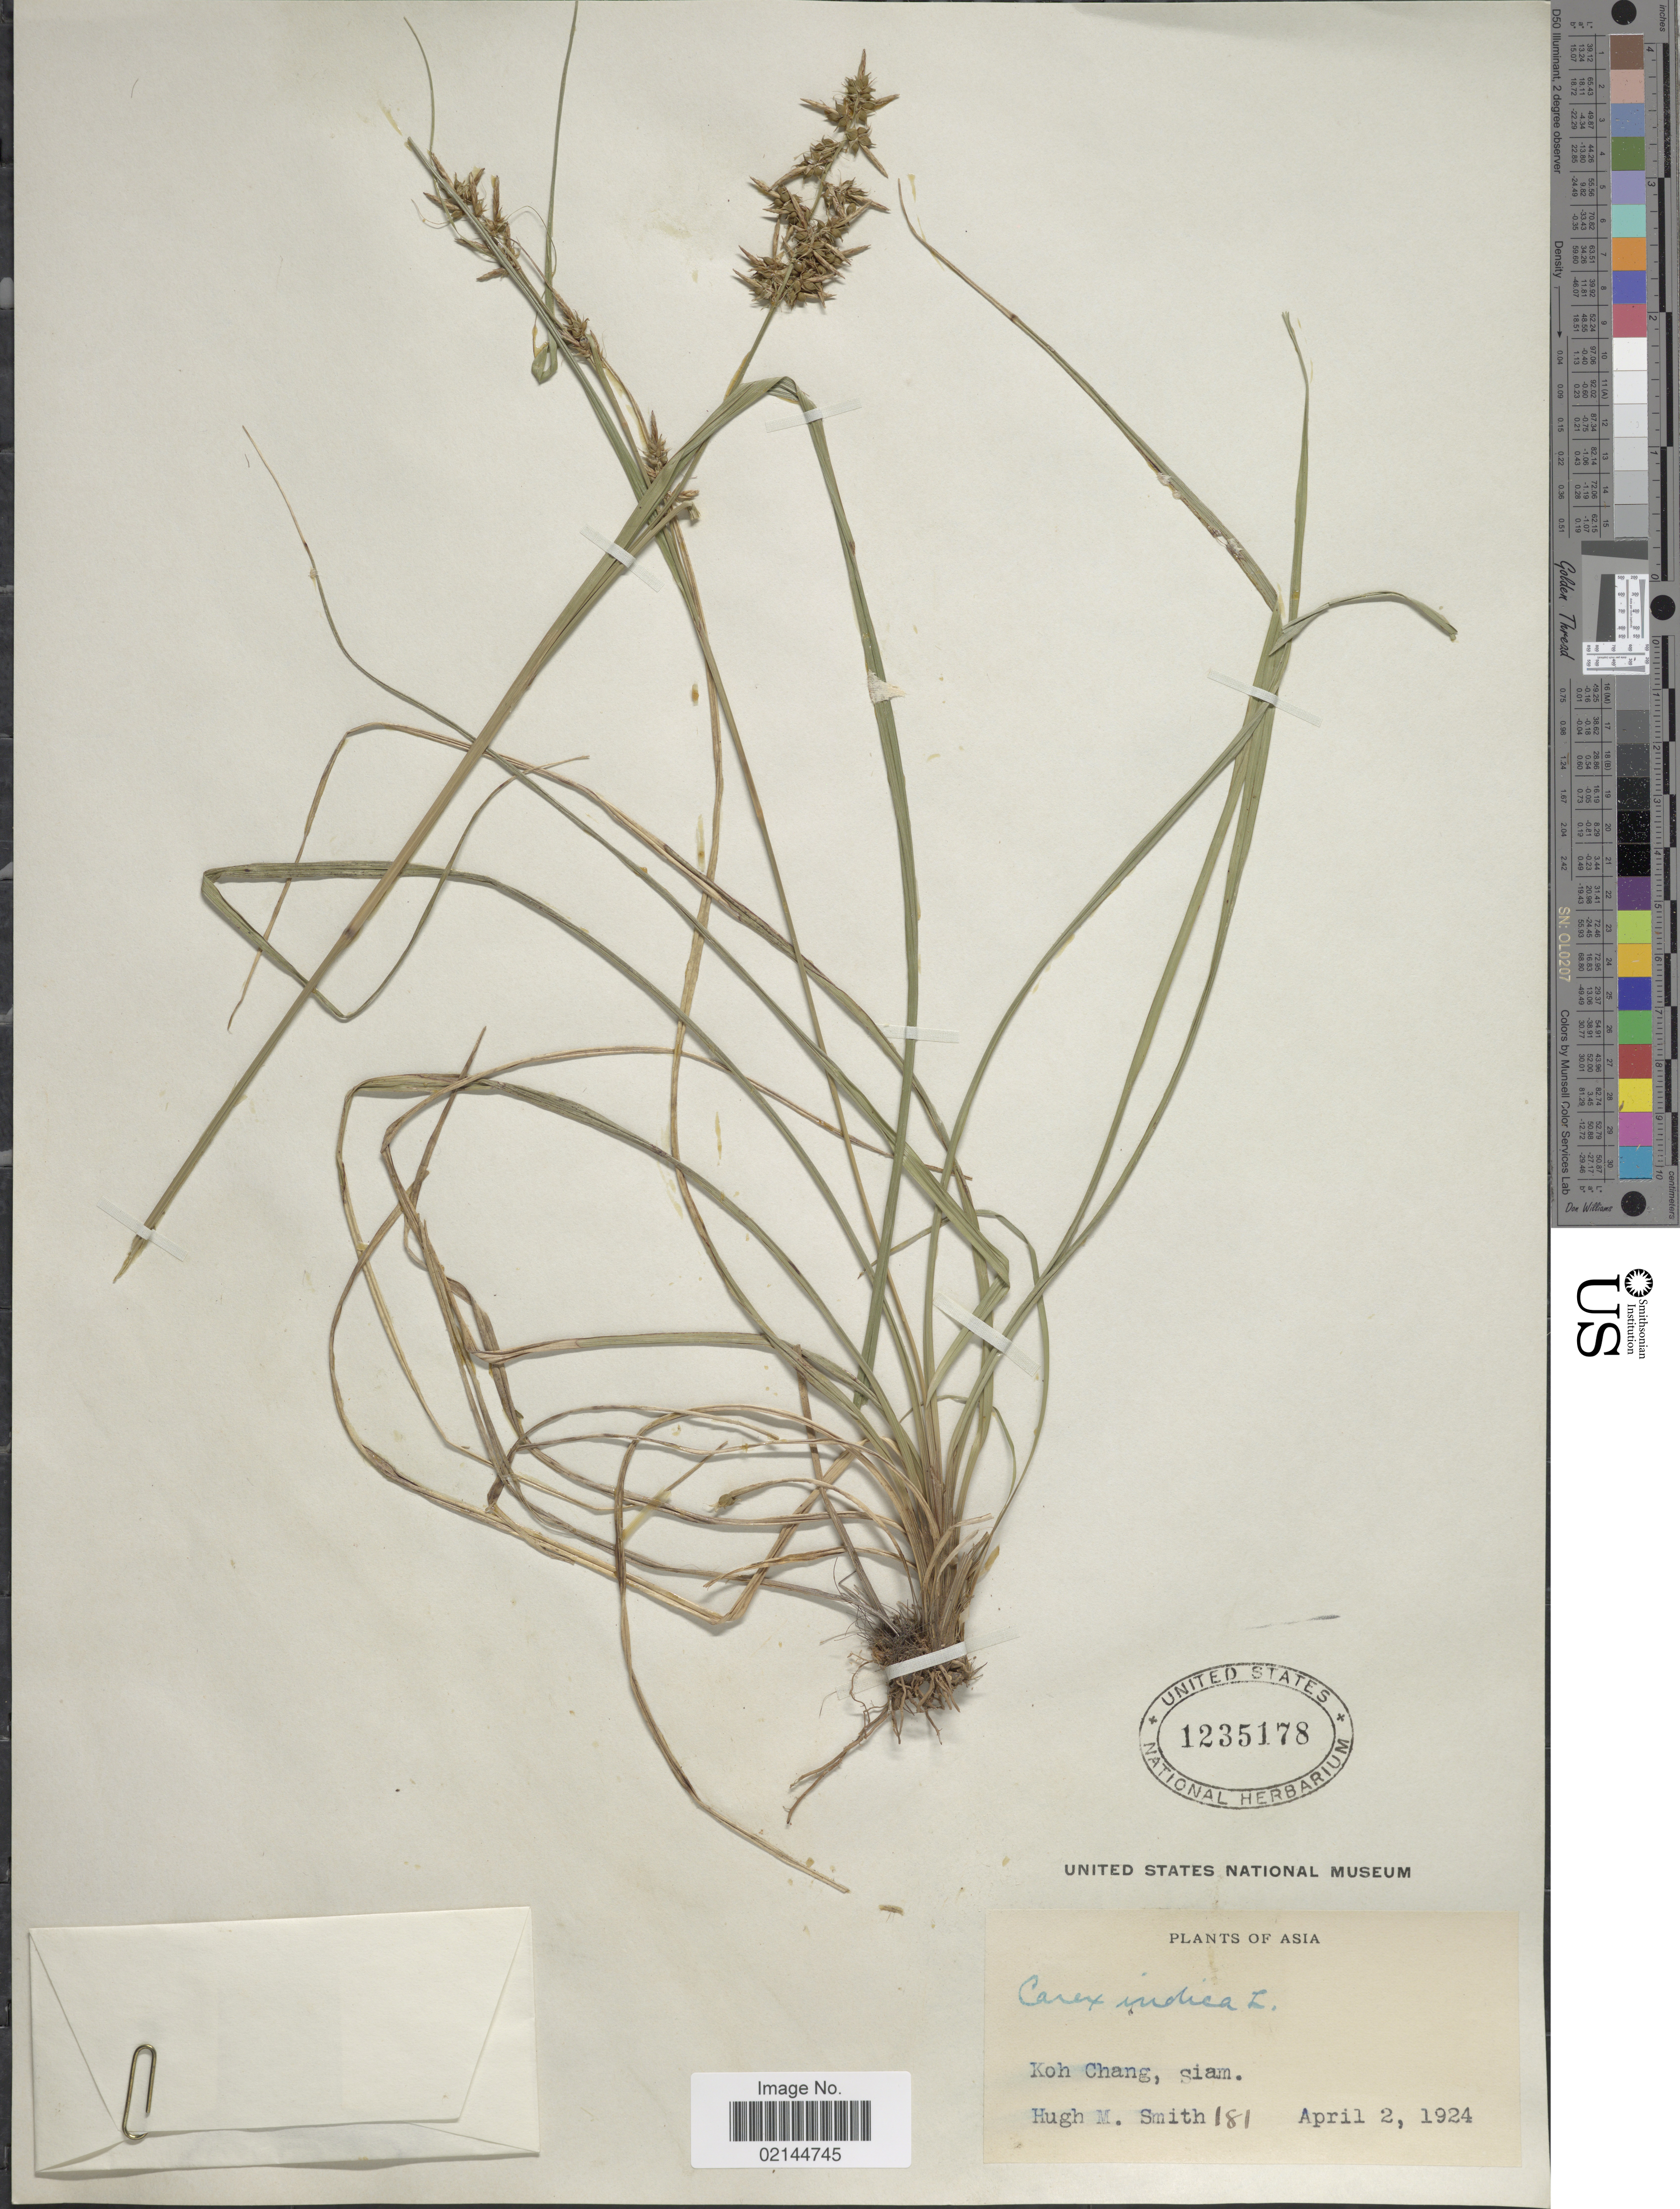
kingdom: Plantae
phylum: Tracheophyta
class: Liliopsida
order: Poales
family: Cyperaceae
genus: Carex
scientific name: Carex indica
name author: L.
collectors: H. M. Smith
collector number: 181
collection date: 1924-04-02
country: Thailand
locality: Koh Chang, Siam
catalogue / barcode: US 1235178